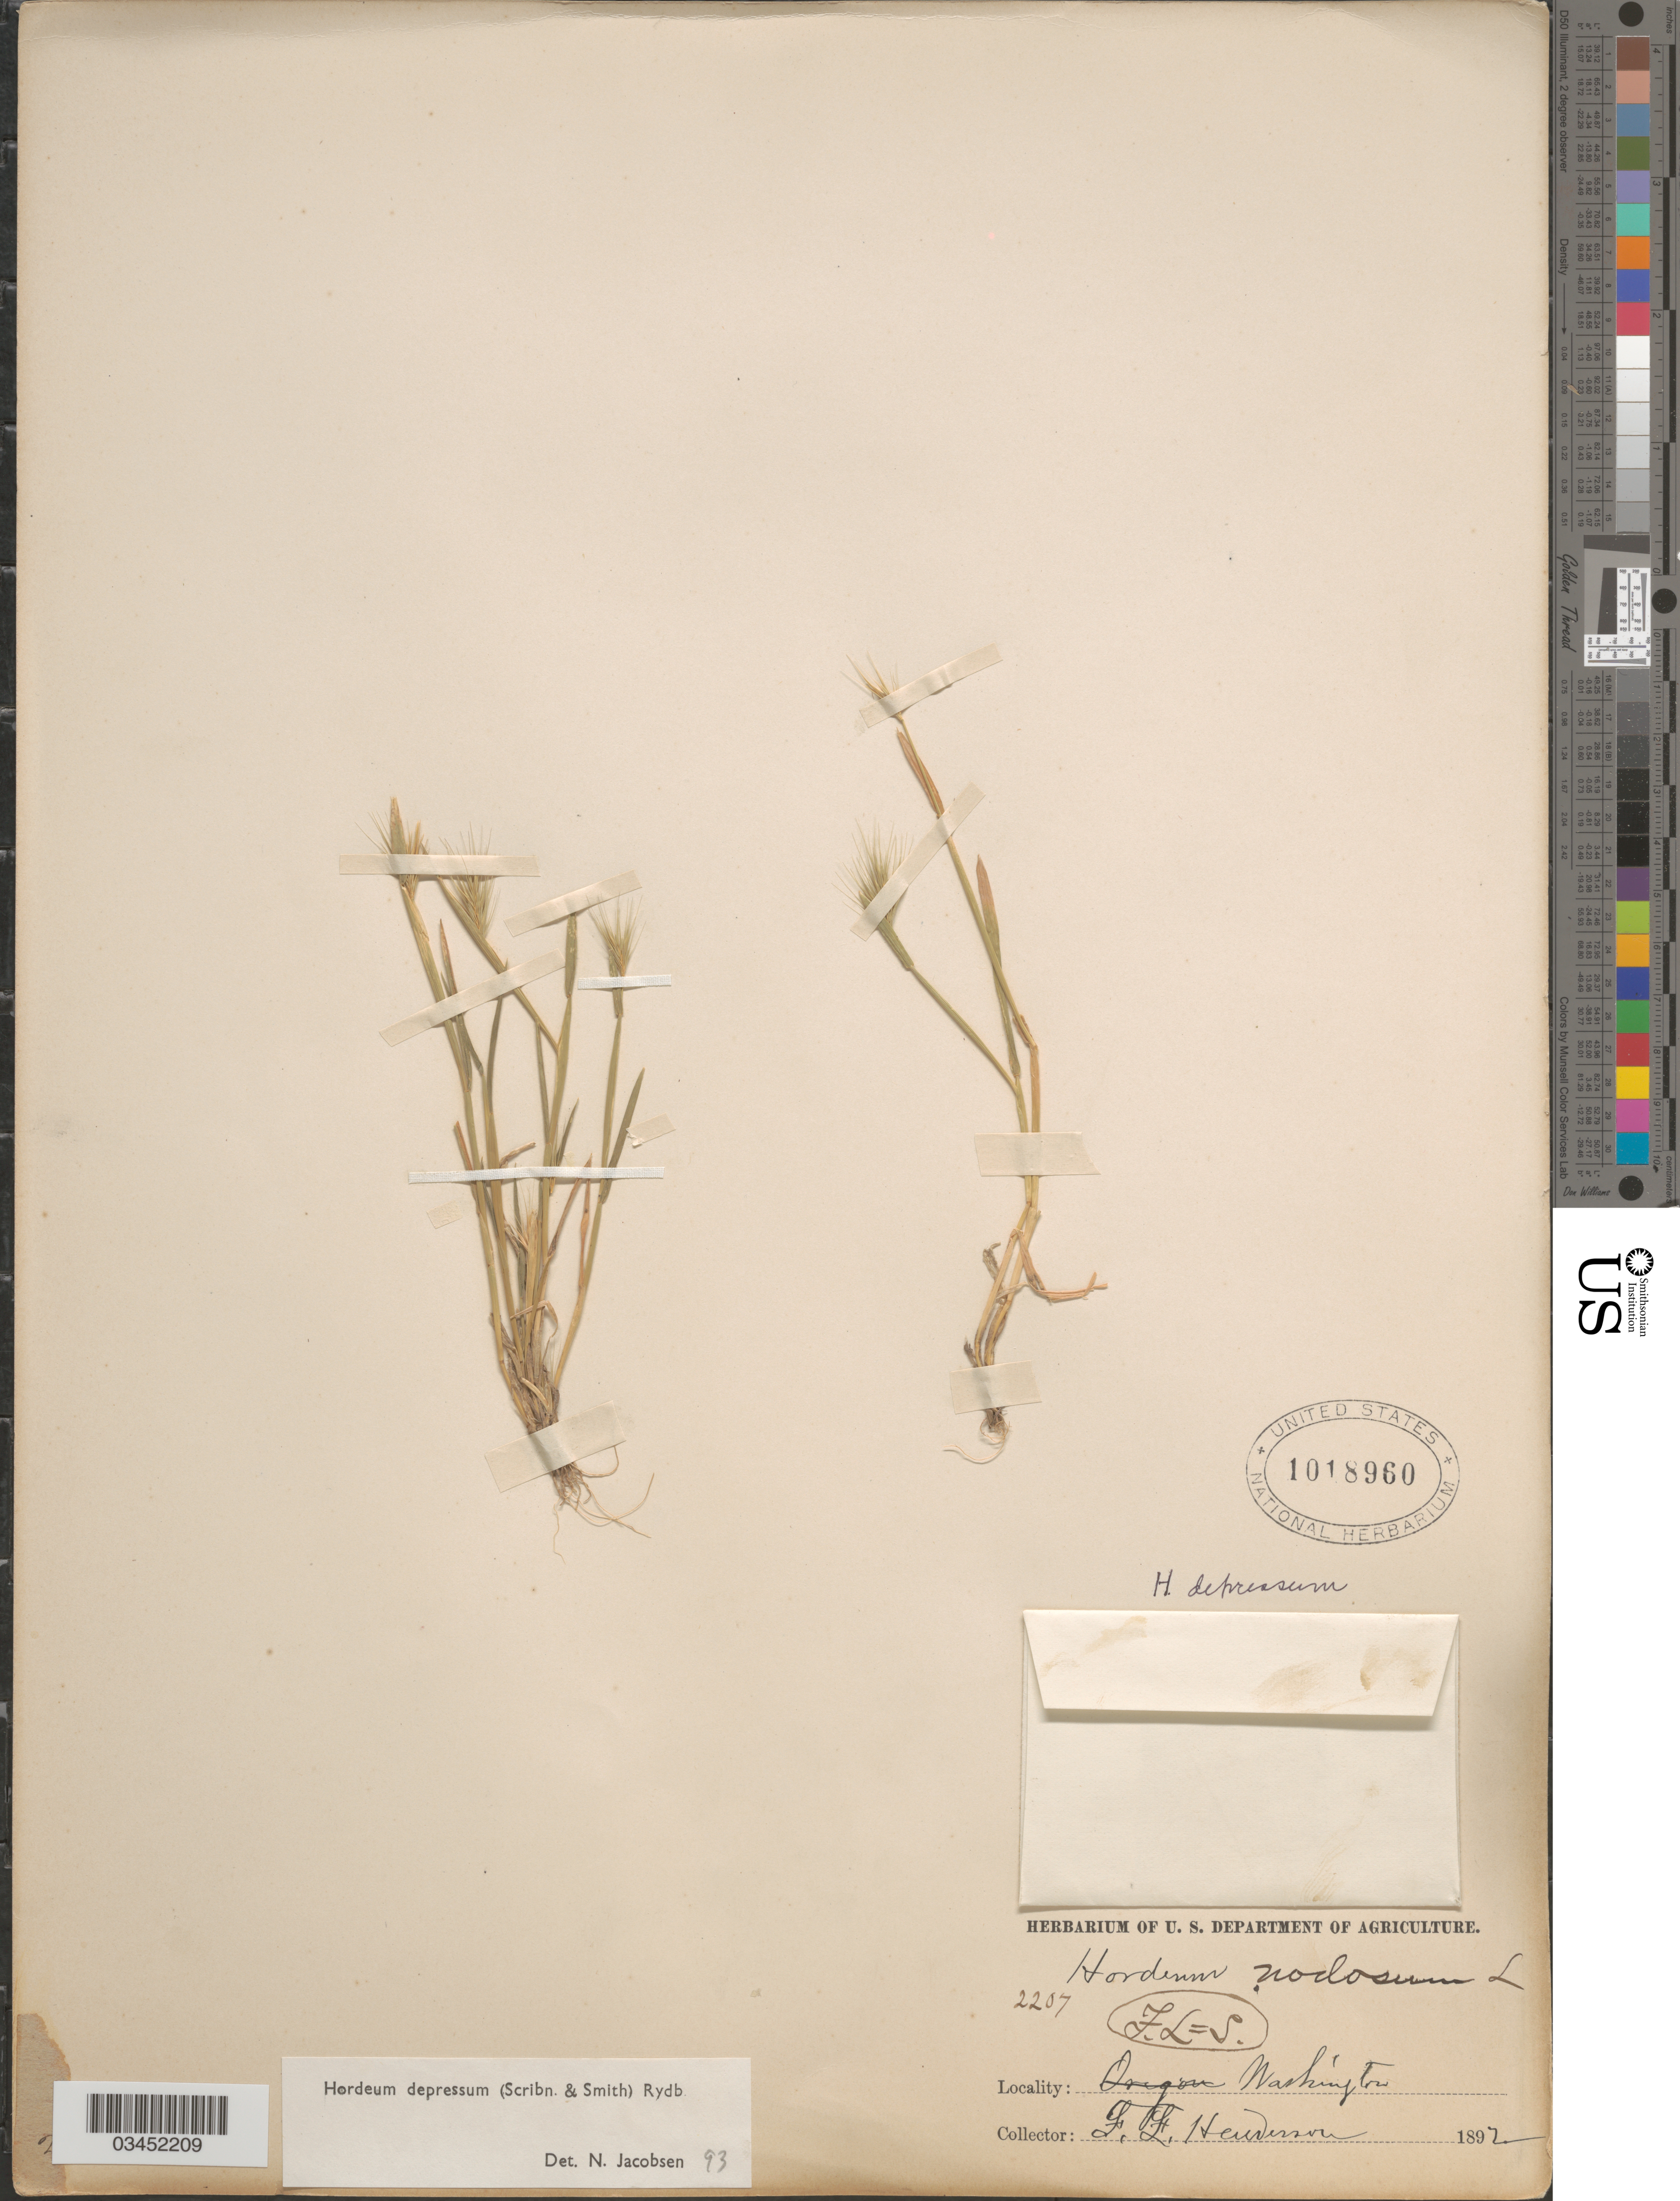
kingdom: Plantae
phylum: Tracheophyta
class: Liliopsida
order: Poales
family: Poaceae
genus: Hordeum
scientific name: Hordeum depressum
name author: (Scribn. & J.G. Sm.) Rydb.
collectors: F. Henderson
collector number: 2207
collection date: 1892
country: United States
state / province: Washington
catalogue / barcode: US 1018960